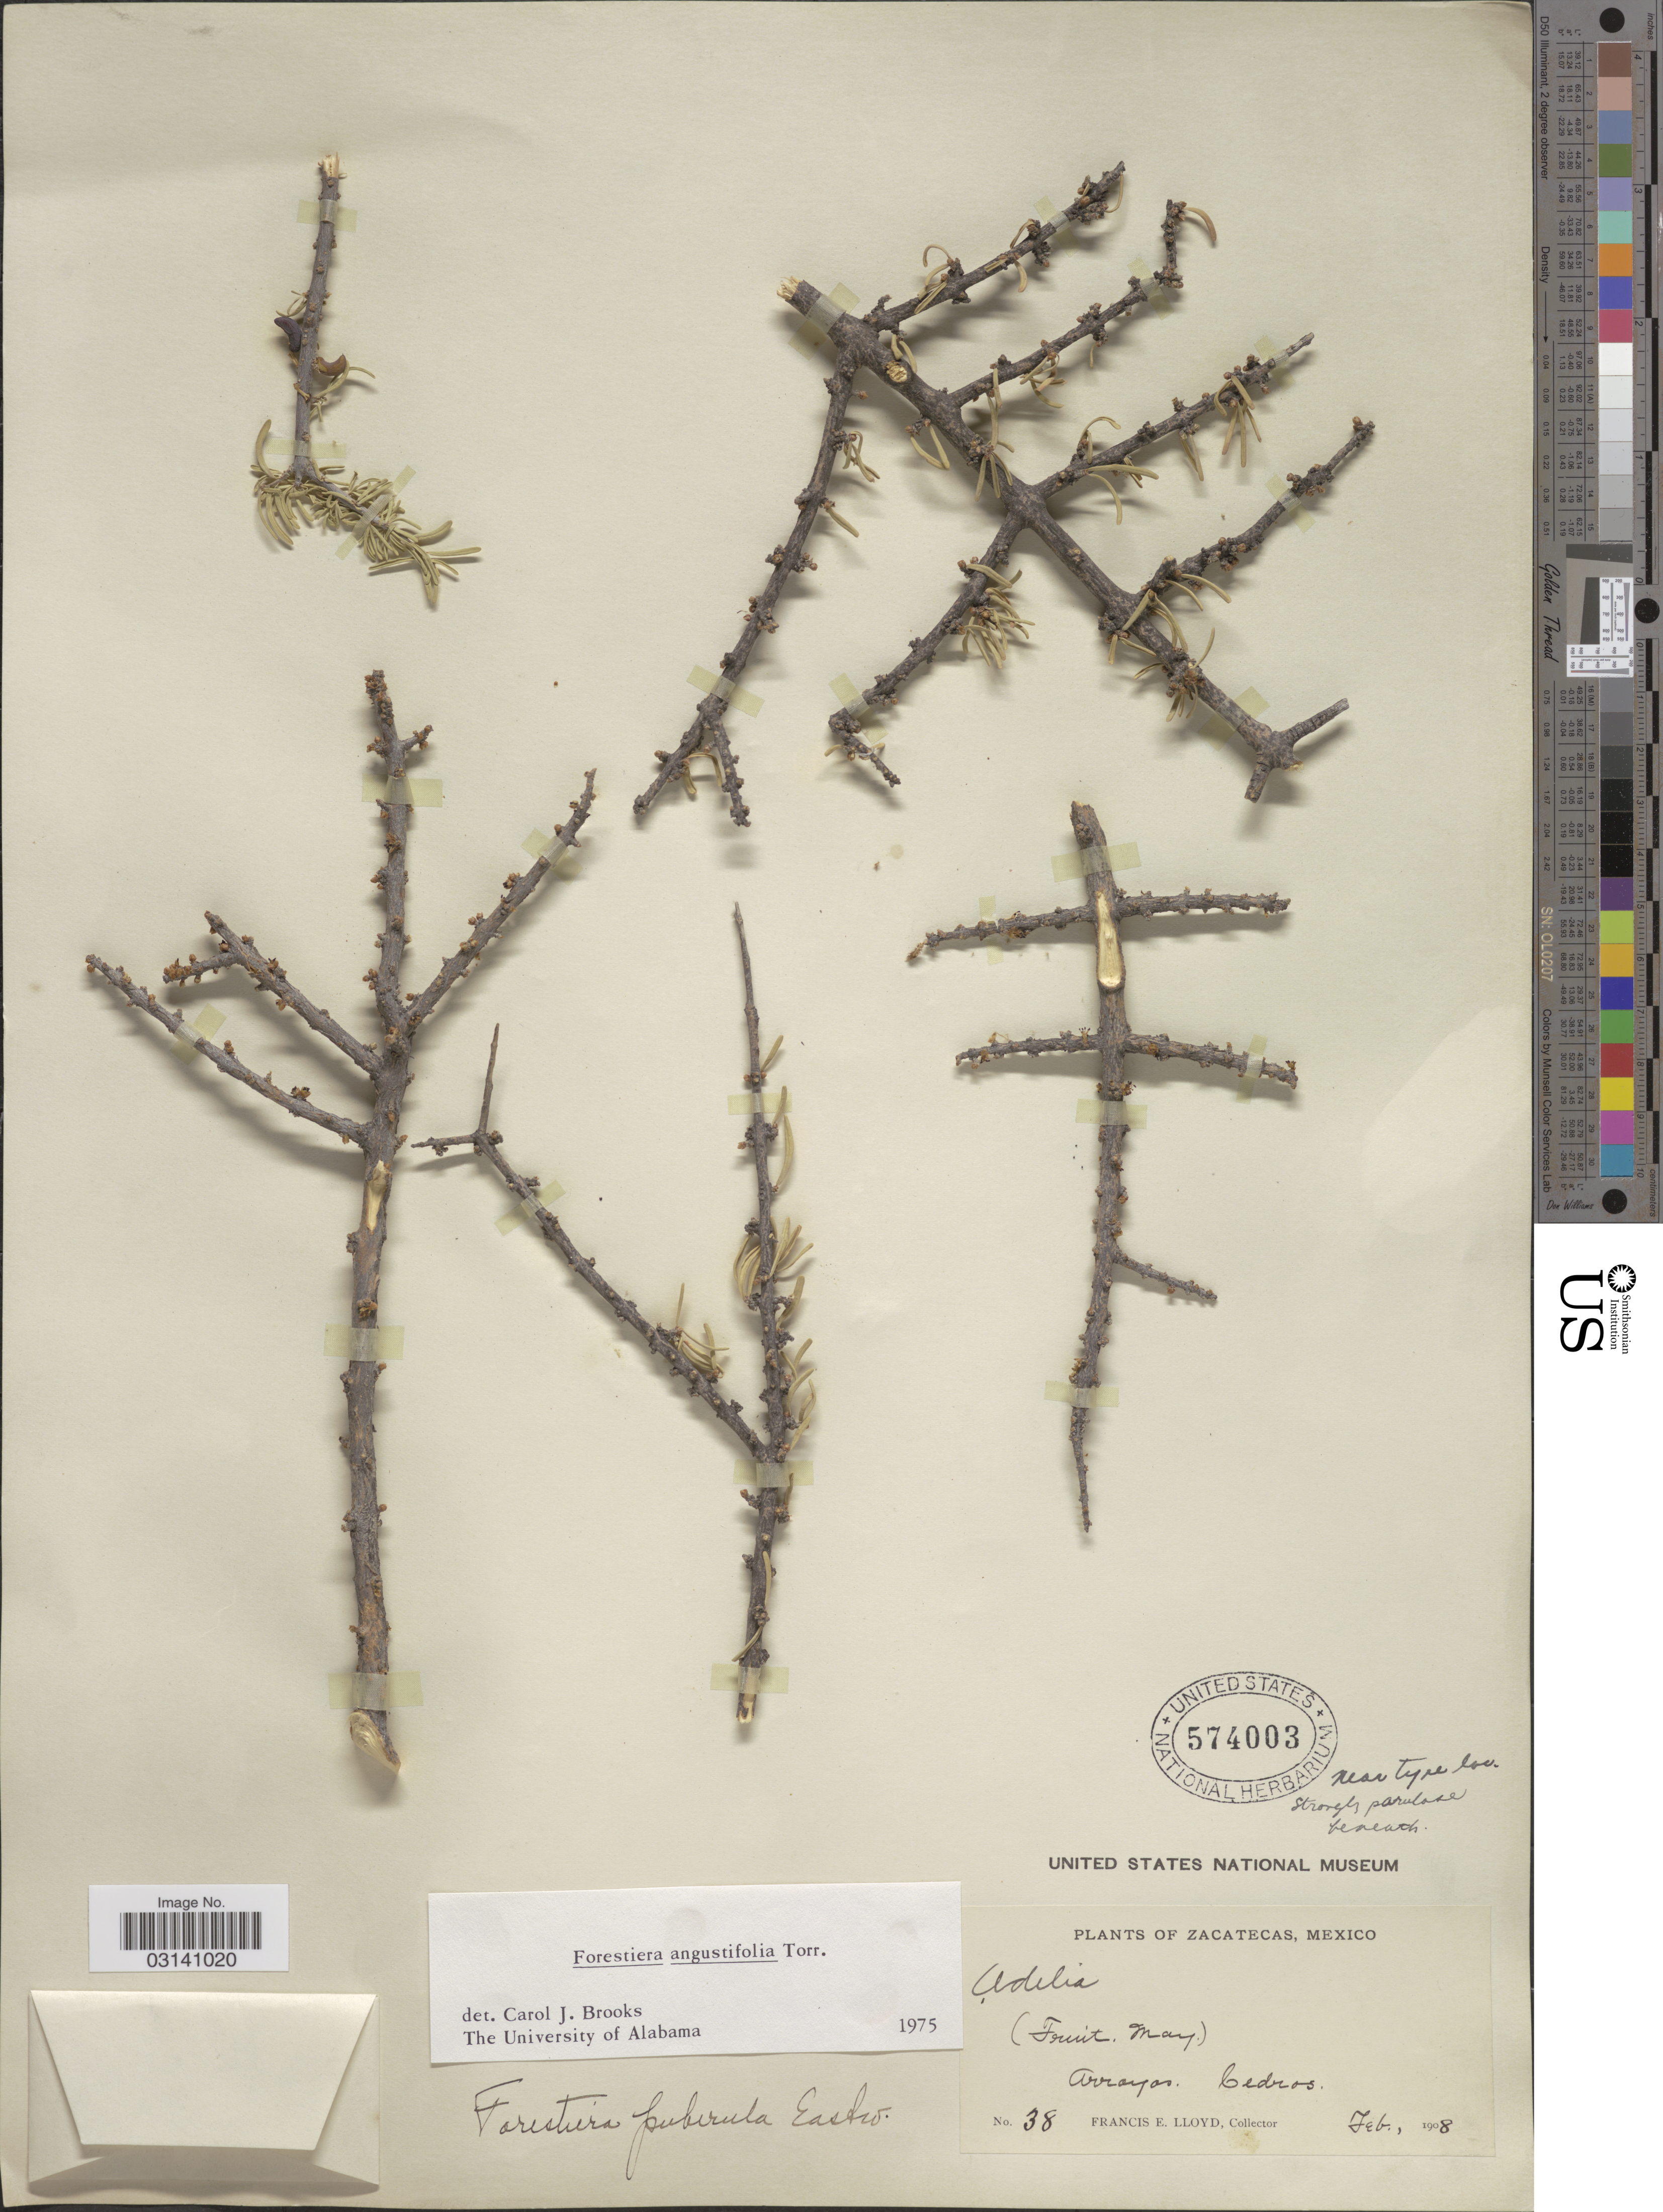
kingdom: Plantae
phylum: Tracheophyta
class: Magnoliopsida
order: Lamiales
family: Oleaceae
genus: Forestiera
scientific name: Forestiera angustifolia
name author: Torr.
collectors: Lloyd, C. E.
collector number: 38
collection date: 1908-02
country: Mexico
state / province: Zacatecas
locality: Arroyos. Cedros.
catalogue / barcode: US 574003